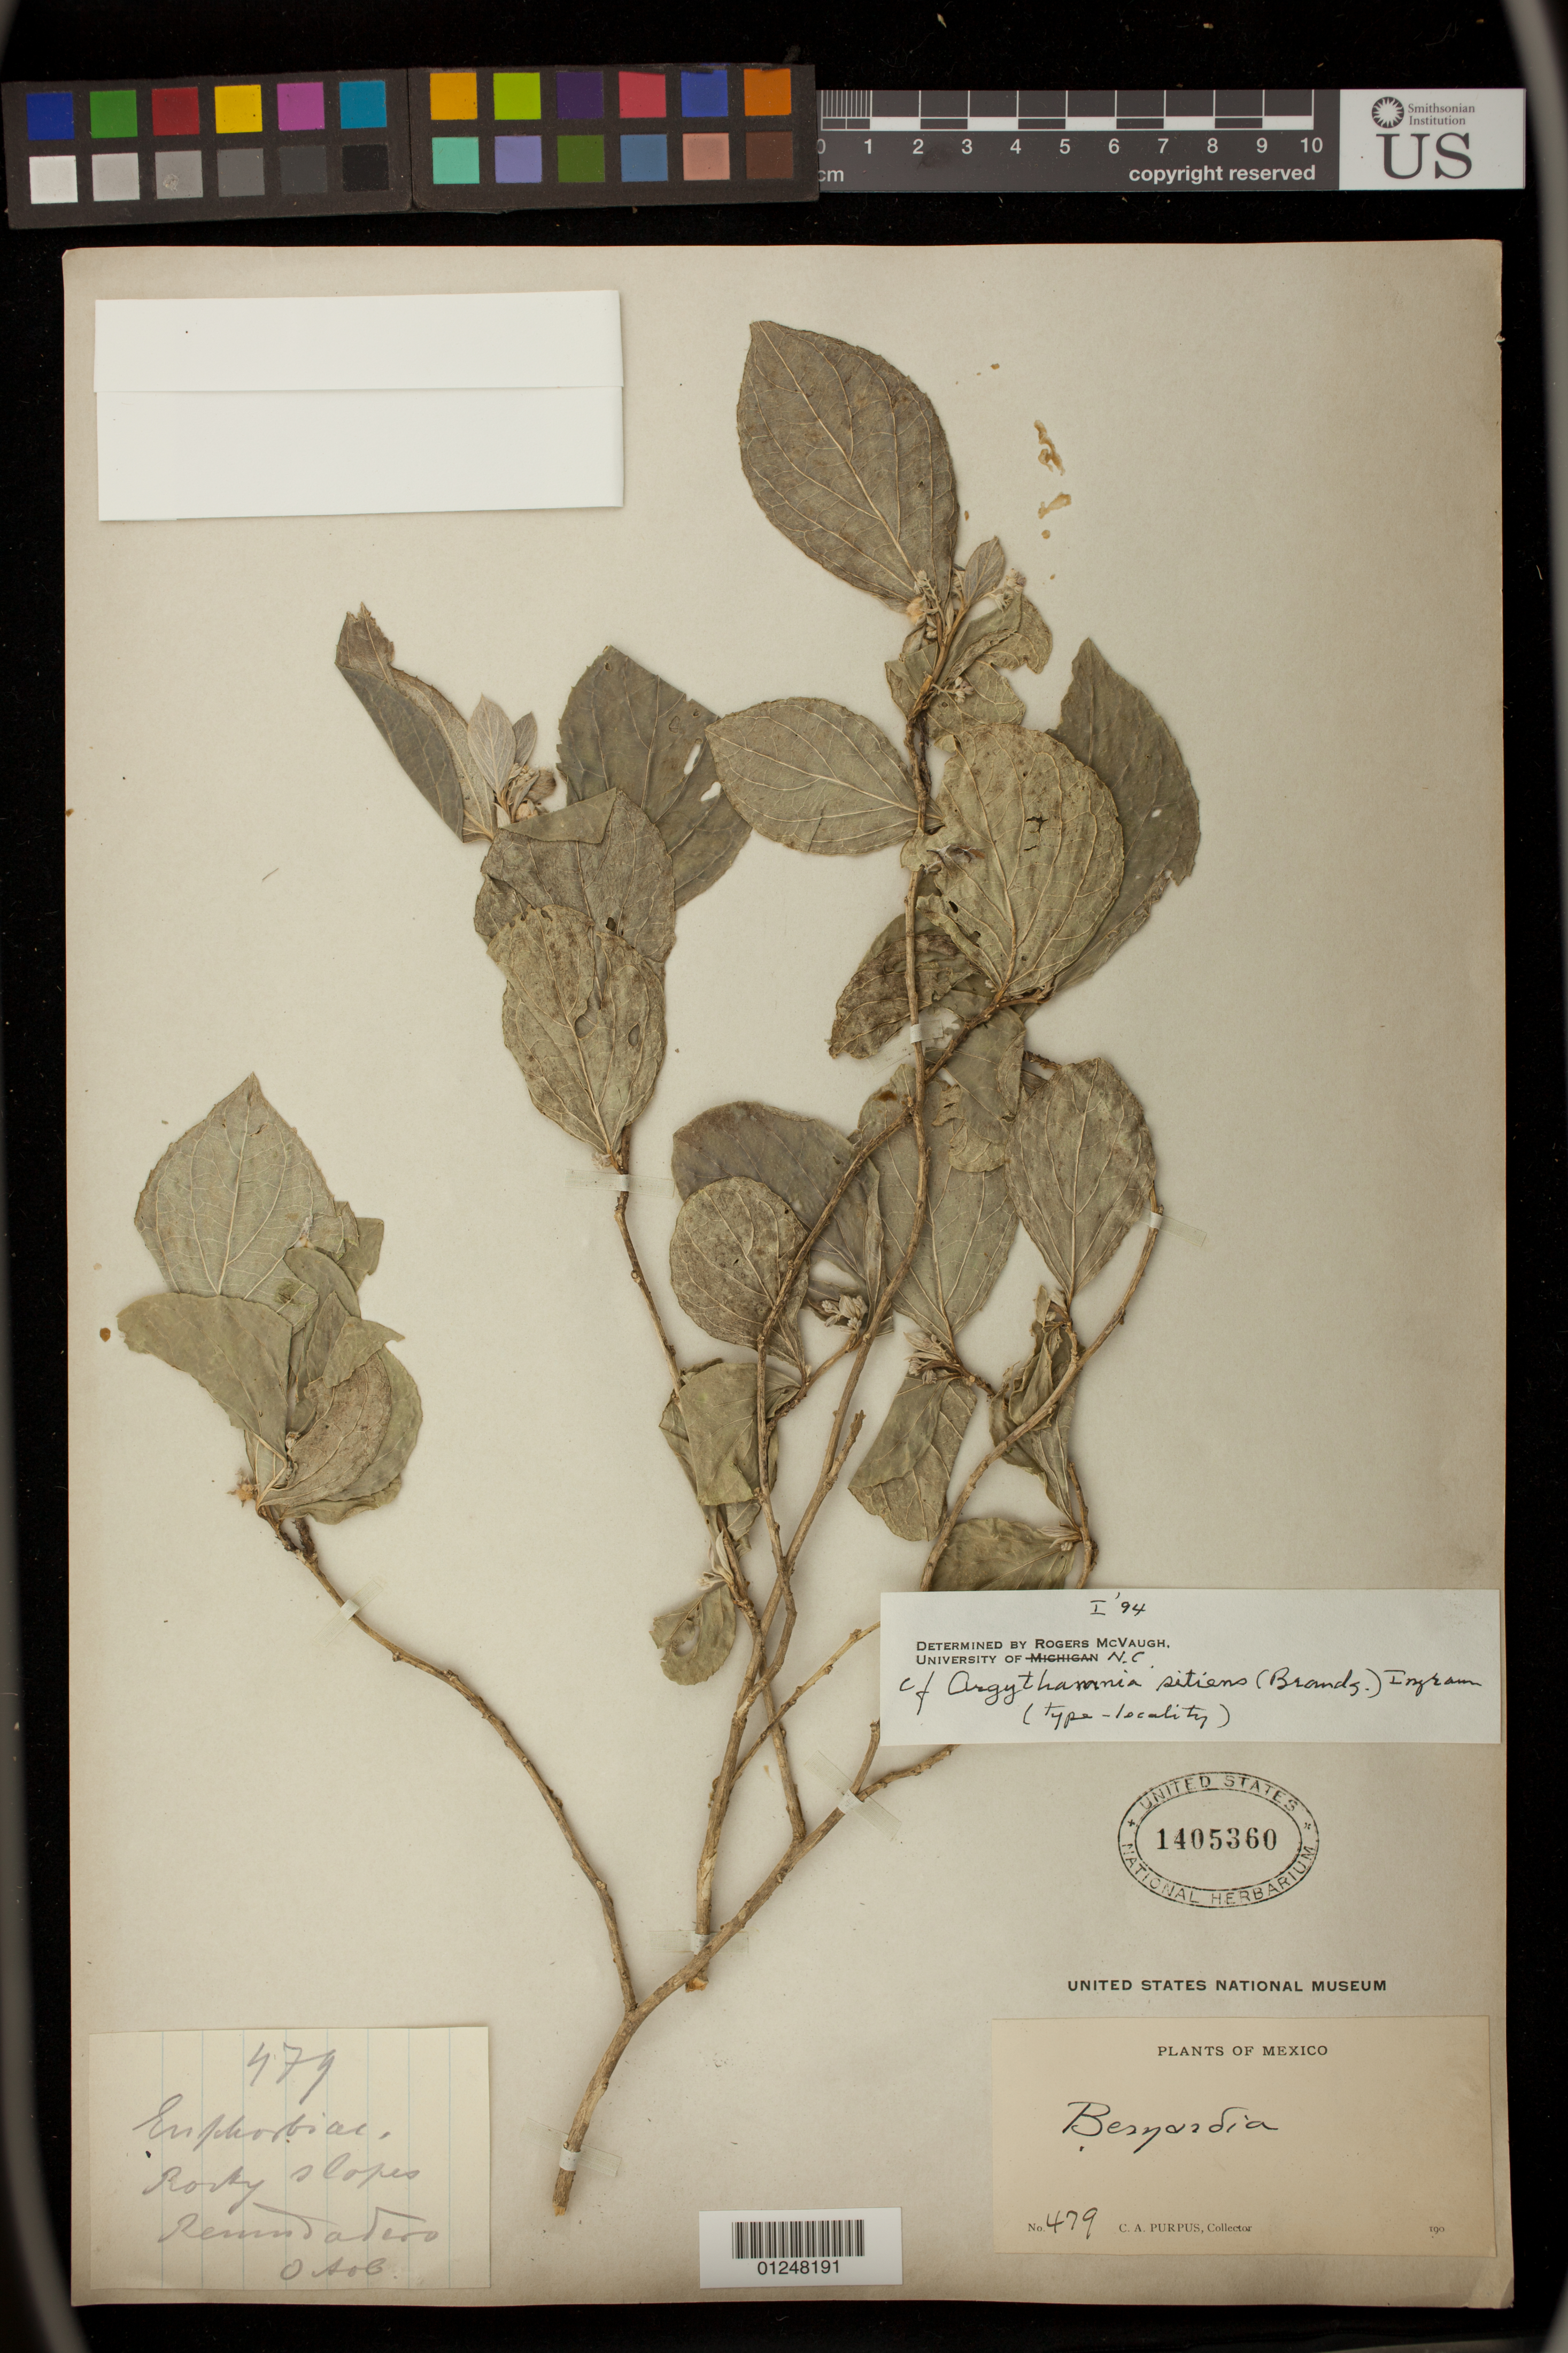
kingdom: Plantae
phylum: Tracheophyta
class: Magnoliopsida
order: Malpighiales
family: Euphorbiaceae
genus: Argythamnia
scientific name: Argythamnia sitiens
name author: (Brandegee) J.W. Ingram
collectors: C. A. Purpus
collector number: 479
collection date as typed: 190-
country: Mexico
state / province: Veracruz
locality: Remindader [sp.? Remulatero]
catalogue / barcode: US 1405360